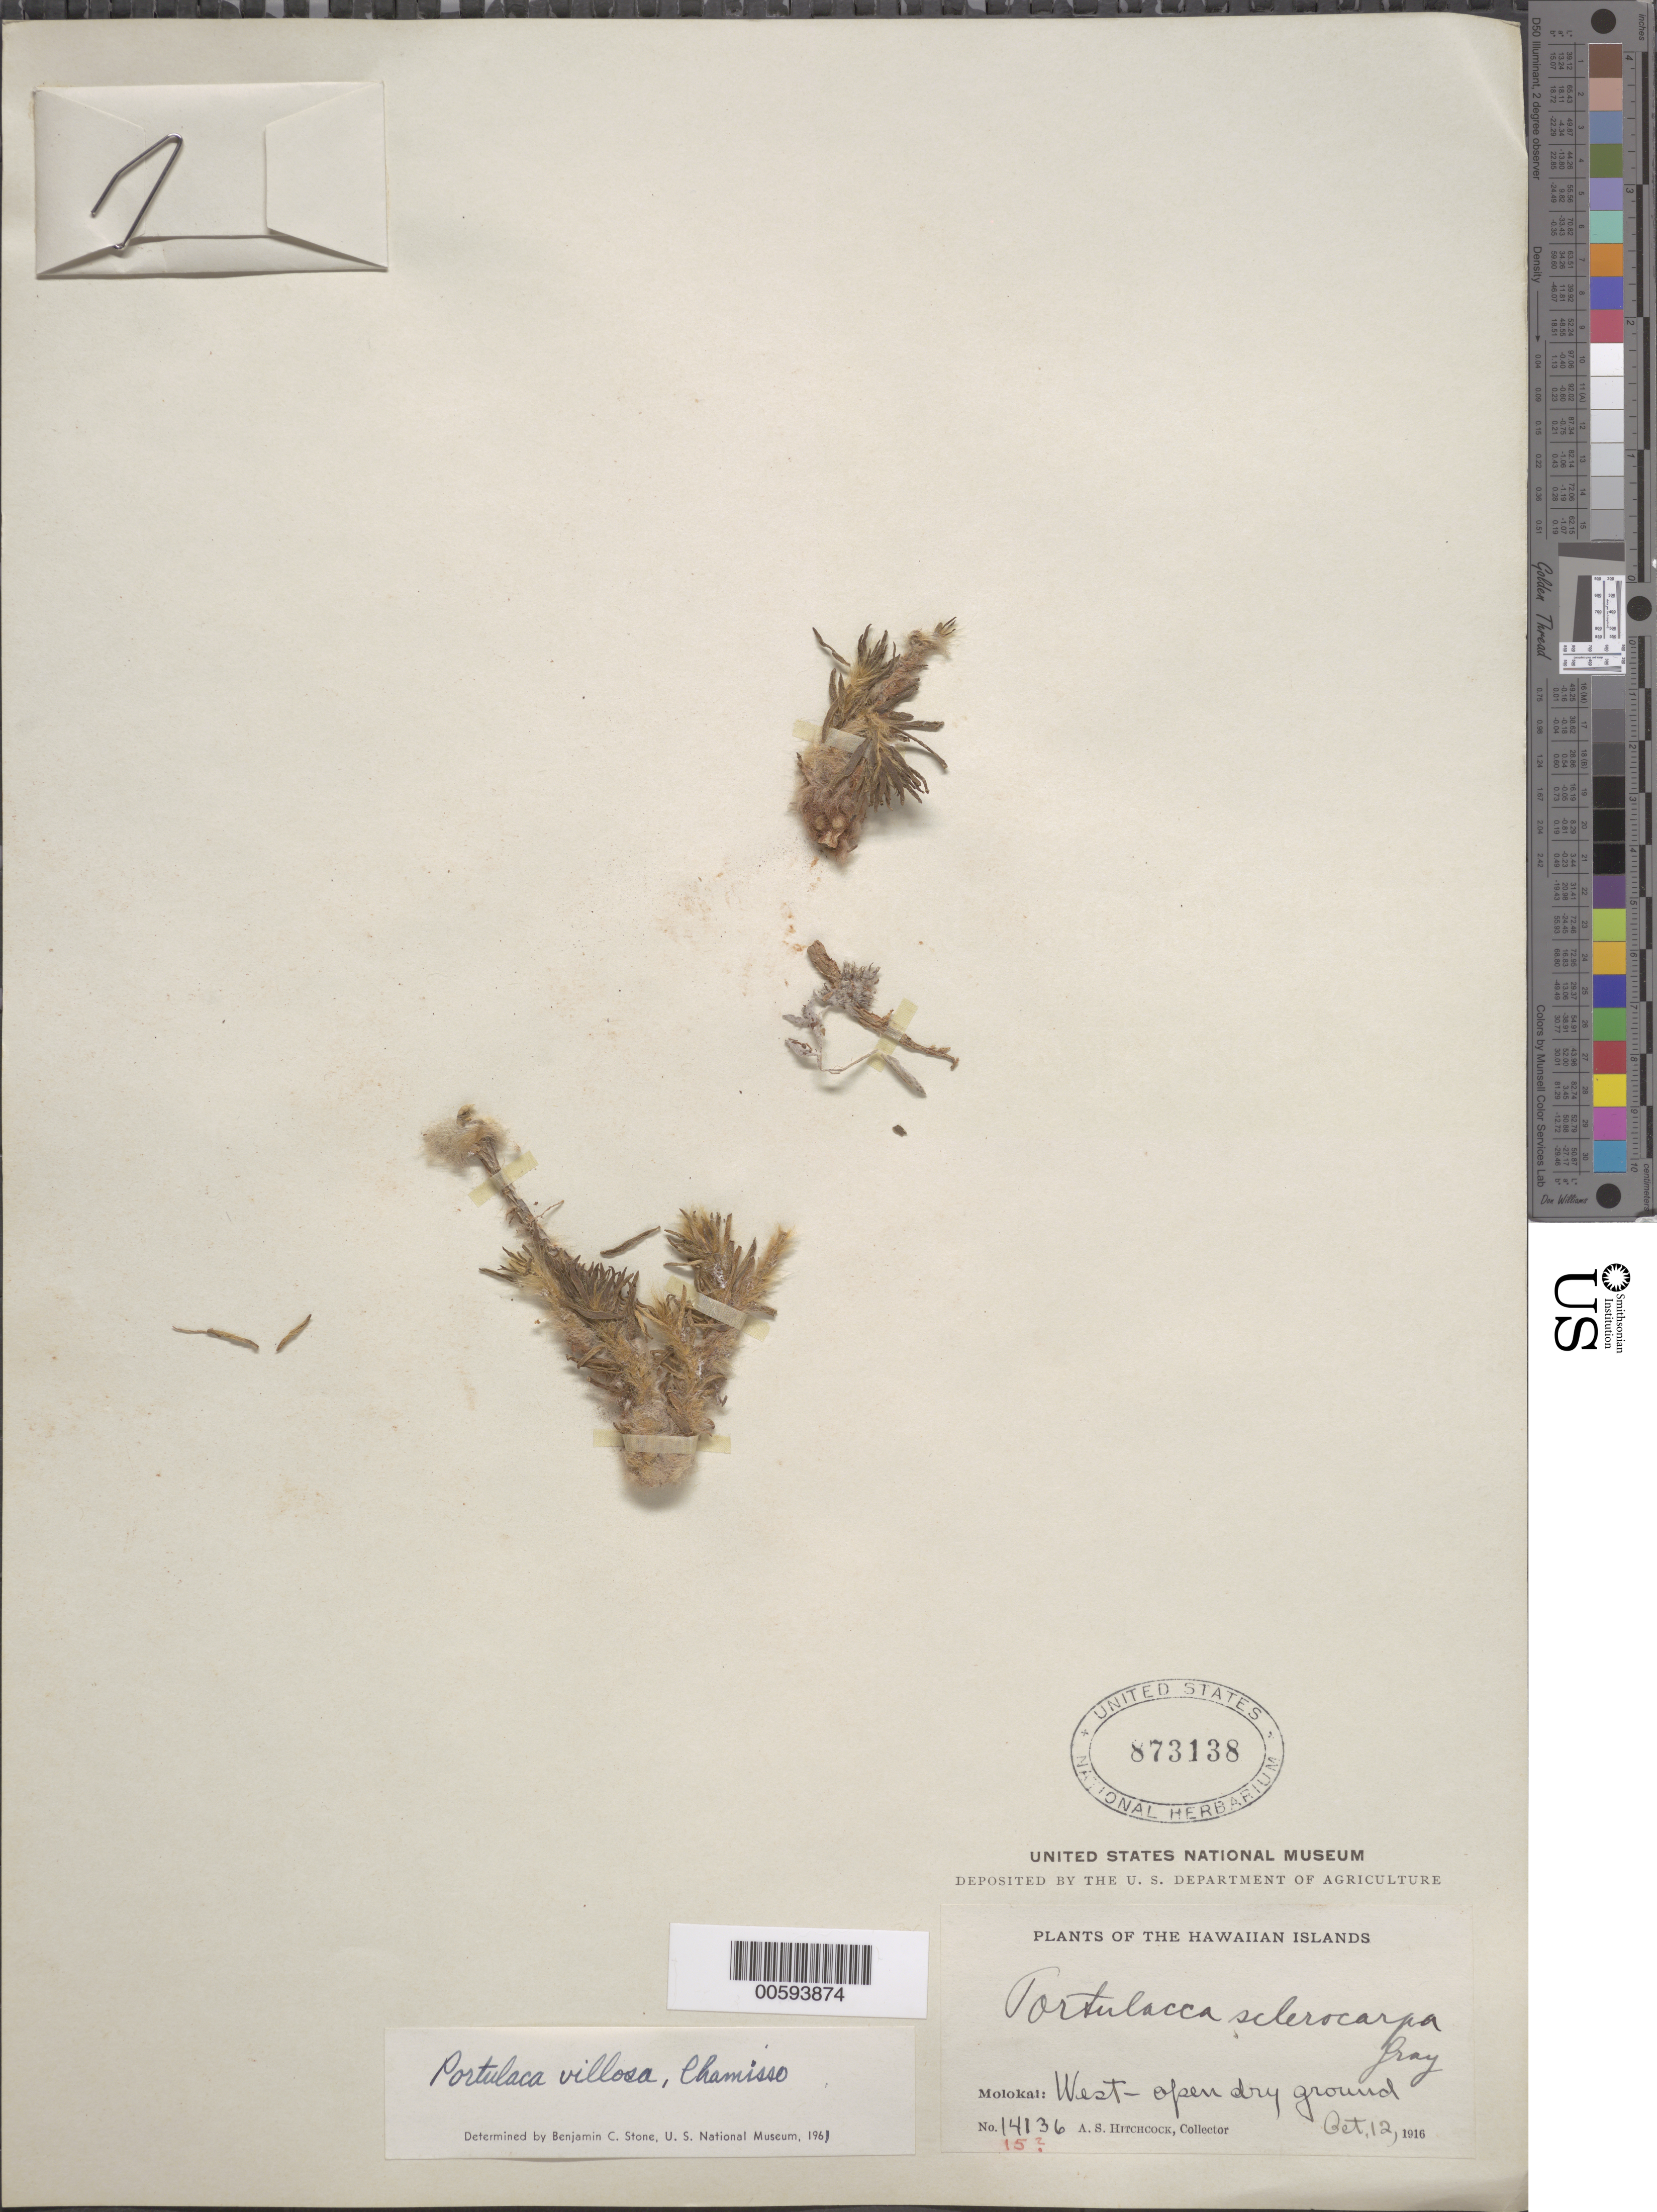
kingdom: Plantae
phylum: Tracheophyta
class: Magnoliopsida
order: Caryophyllales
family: Portulacaceae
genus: Portulaca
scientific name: Portulaca villosa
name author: Cham.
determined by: Stone, Benjamin C.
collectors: A. S. Hitchcock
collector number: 14316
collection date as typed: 12 Oct 1916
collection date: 1916-10-12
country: United States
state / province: Hawaii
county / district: Maui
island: Moloka'i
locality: West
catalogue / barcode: US 873138